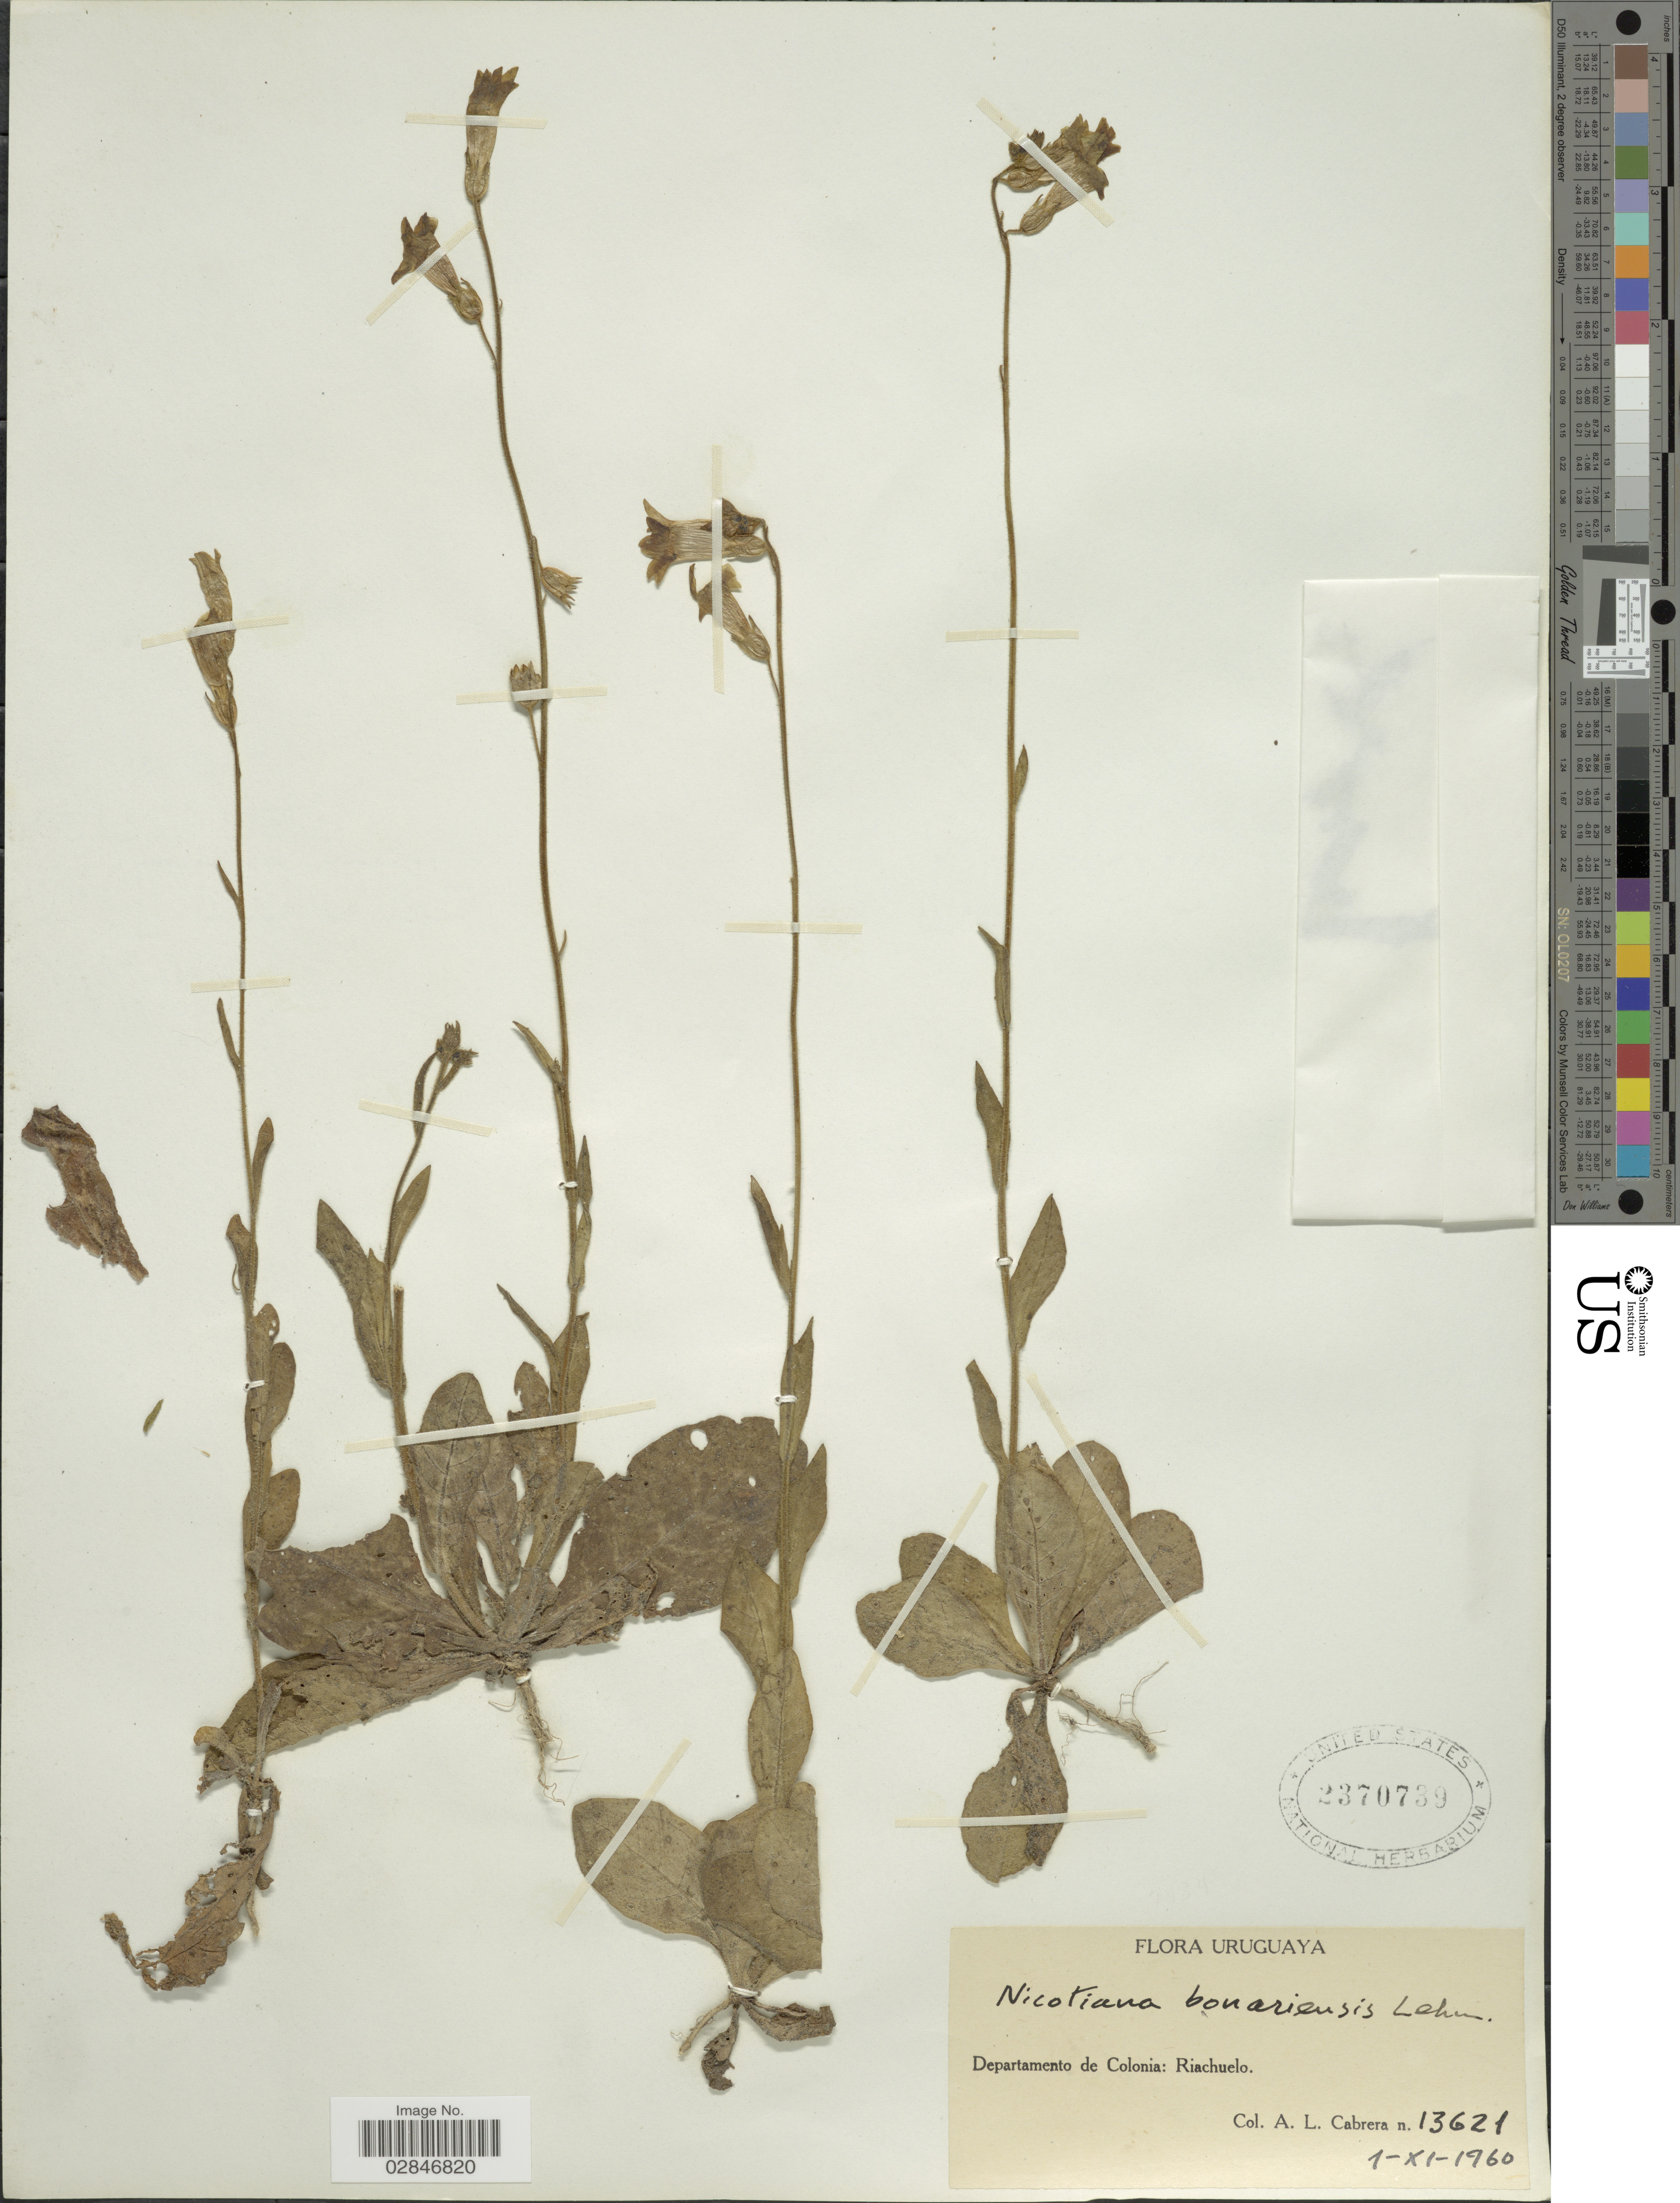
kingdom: Plantae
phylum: Tracheophyta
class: Magnoliopsida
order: Solanales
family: Solanaceae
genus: Nicotiana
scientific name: Nicotiana bonariensis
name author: Lehm.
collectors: A. L. Cabrera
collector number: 13621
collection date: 1960-11-01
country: Uruguay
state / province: Colonia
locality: Departamento de Colonia: Riachuelo.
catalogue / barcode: US 2370739